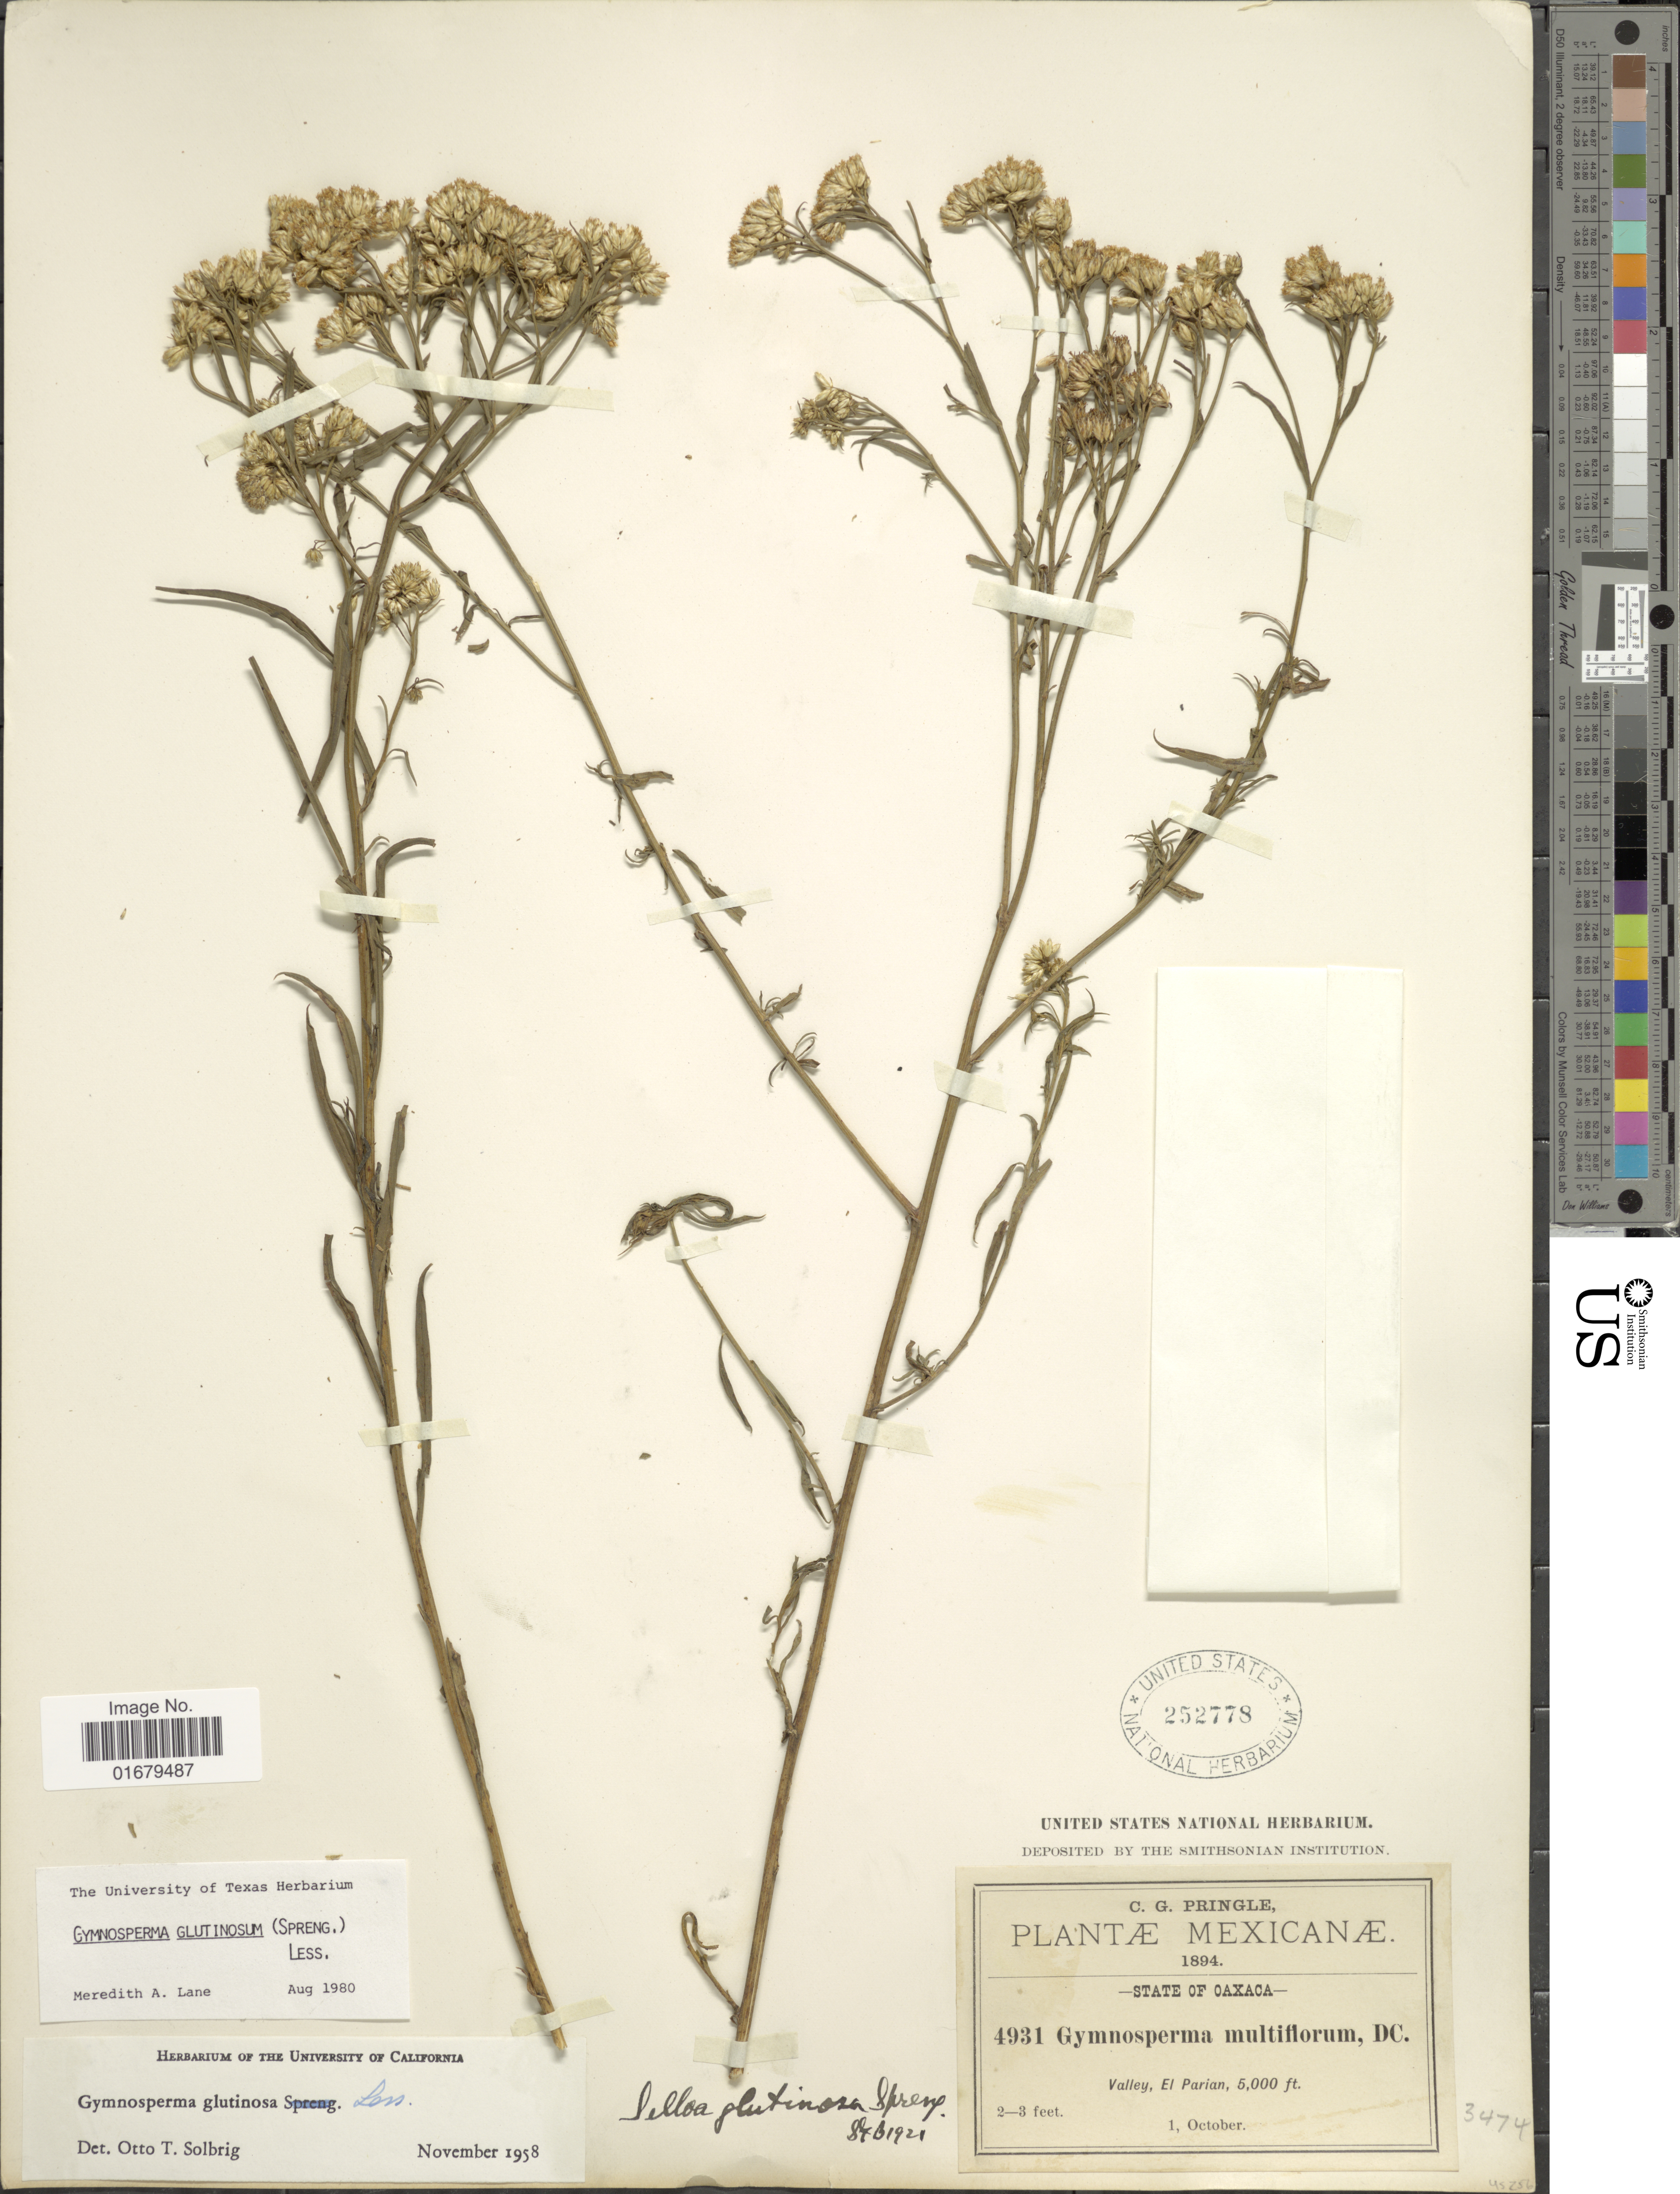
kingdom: Plantae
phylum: Tracheophyta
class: Magnoliopsida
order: Asterales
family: Asteraceae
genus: Gymnosperma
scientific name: Gymnosperma glutinosum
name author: (Spreng.) Less.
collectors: C. G. Pringle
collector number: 4931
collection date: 1894-10-01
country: Mexico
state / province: Oaxaca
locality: Valley, El Parian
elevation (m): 1524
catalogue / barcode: US 252778